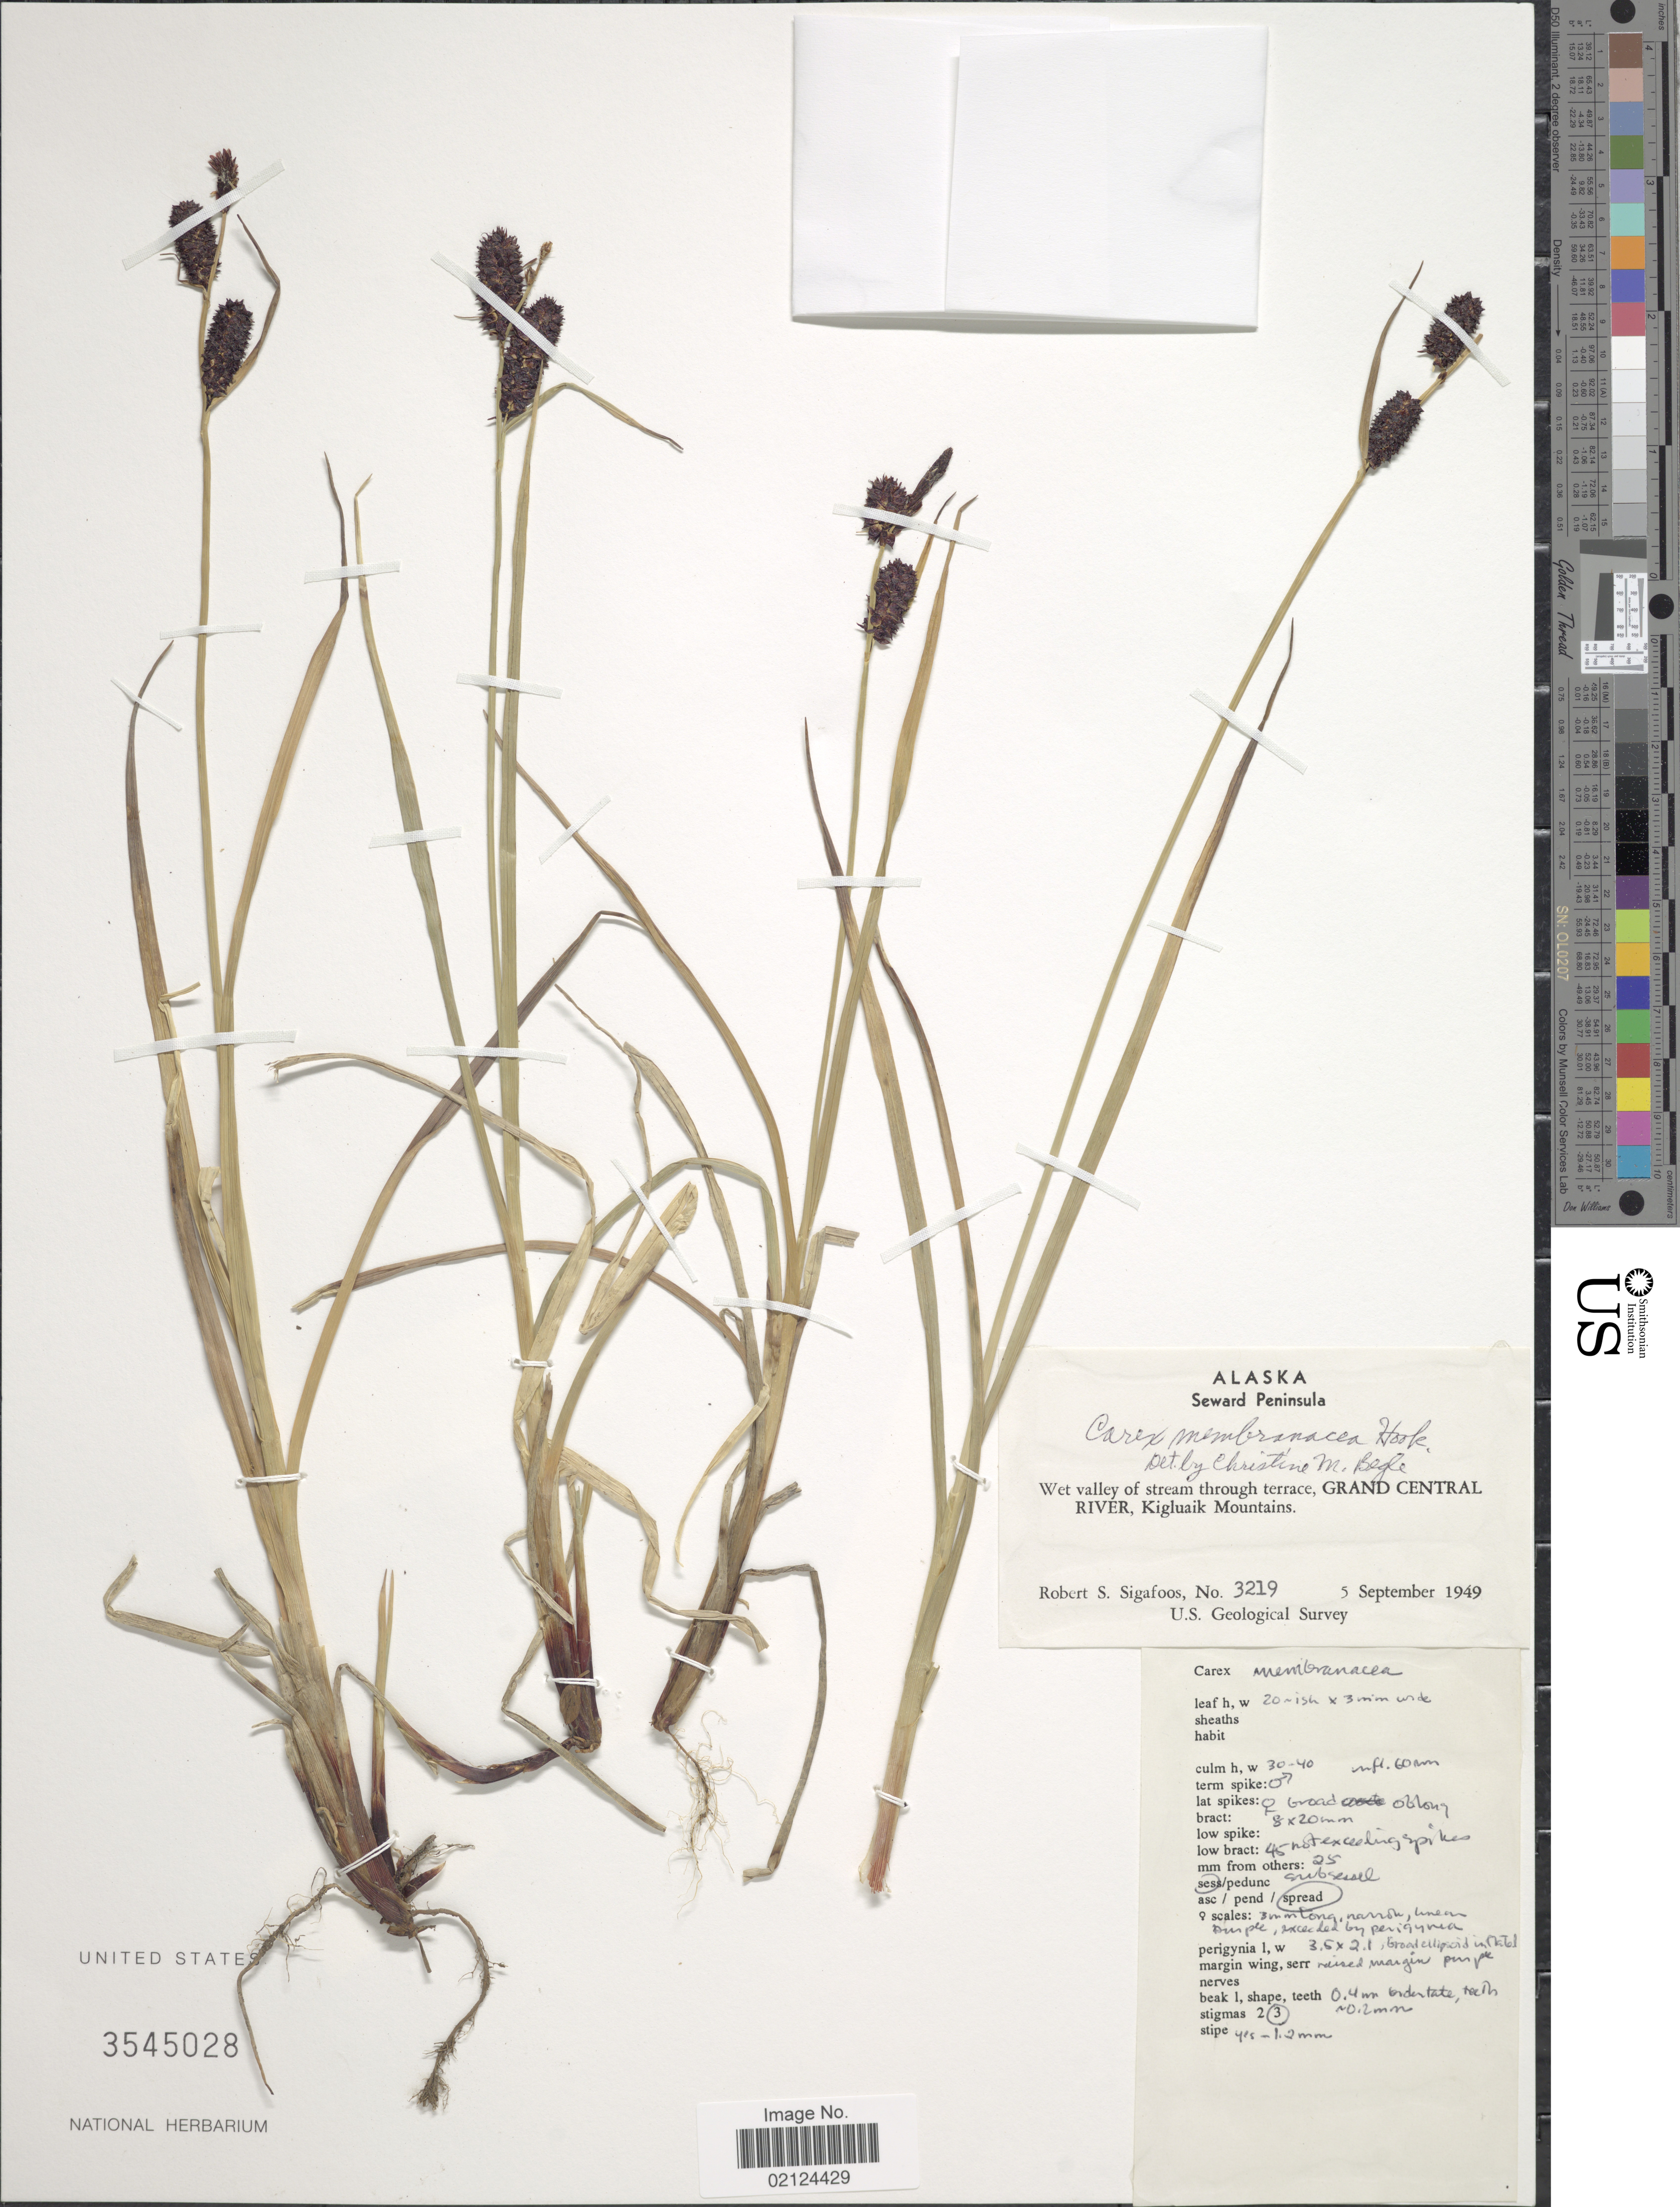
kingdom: Plantae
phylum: Tracheophyta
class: Liliopsida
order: Poales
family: Cyperaceae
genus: Carex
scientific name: Carex membranacea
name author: Hook.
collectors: R. Sigafoos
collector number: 3219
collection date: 1949-09-05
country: United States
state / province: Alaska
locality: Seward Peninsula, Wet valley of stream through terrace, Grand Central River, Kigluaik Mountains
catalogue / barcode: US 3545028